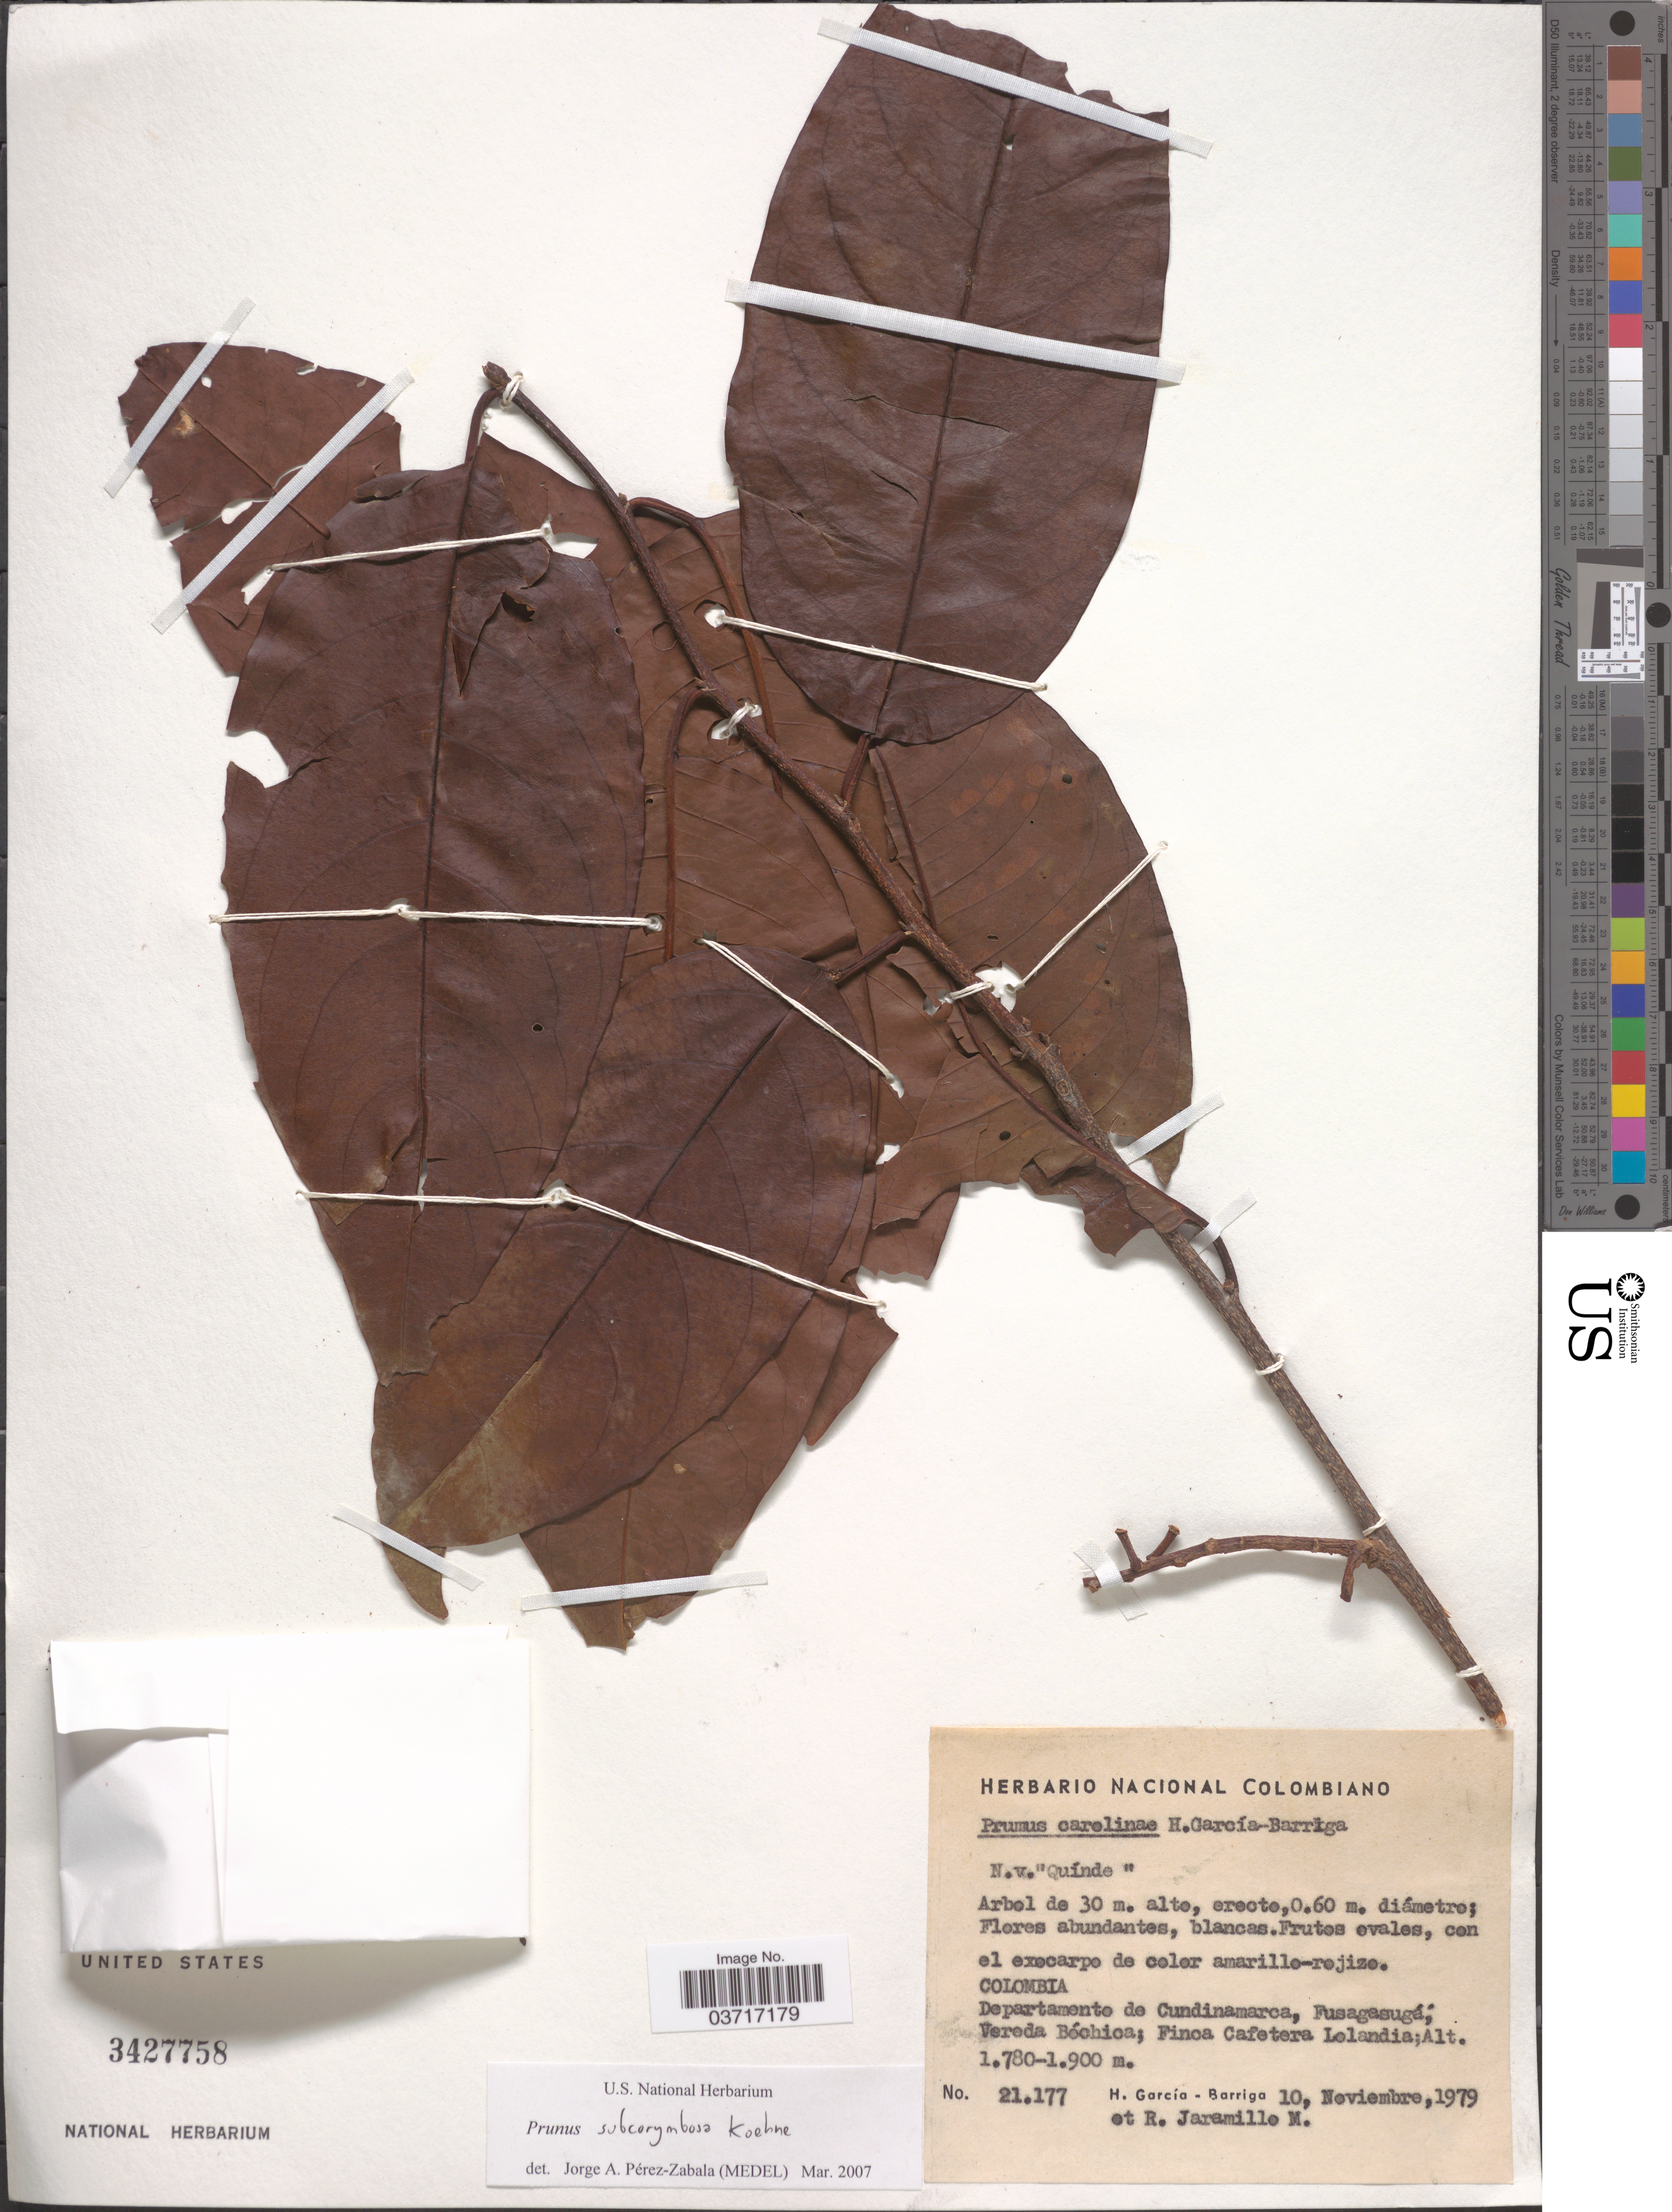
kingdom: Plantae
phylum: Tracheophyta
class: Magnoliopsida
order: Rosales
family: Rosaceae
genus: Prunus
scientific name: Prunus subcorymbosa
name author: Ruiz ex Koehne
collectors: H. García Barriga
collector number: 21177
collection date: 1979-11-10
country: Colombia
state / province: Cundinamarca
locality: Departamento de Cundinamarca, Fusagasugá; Vereda Bóchica. Finca Cafetera Lolandia.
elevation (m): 1780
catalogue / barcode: US 3427758